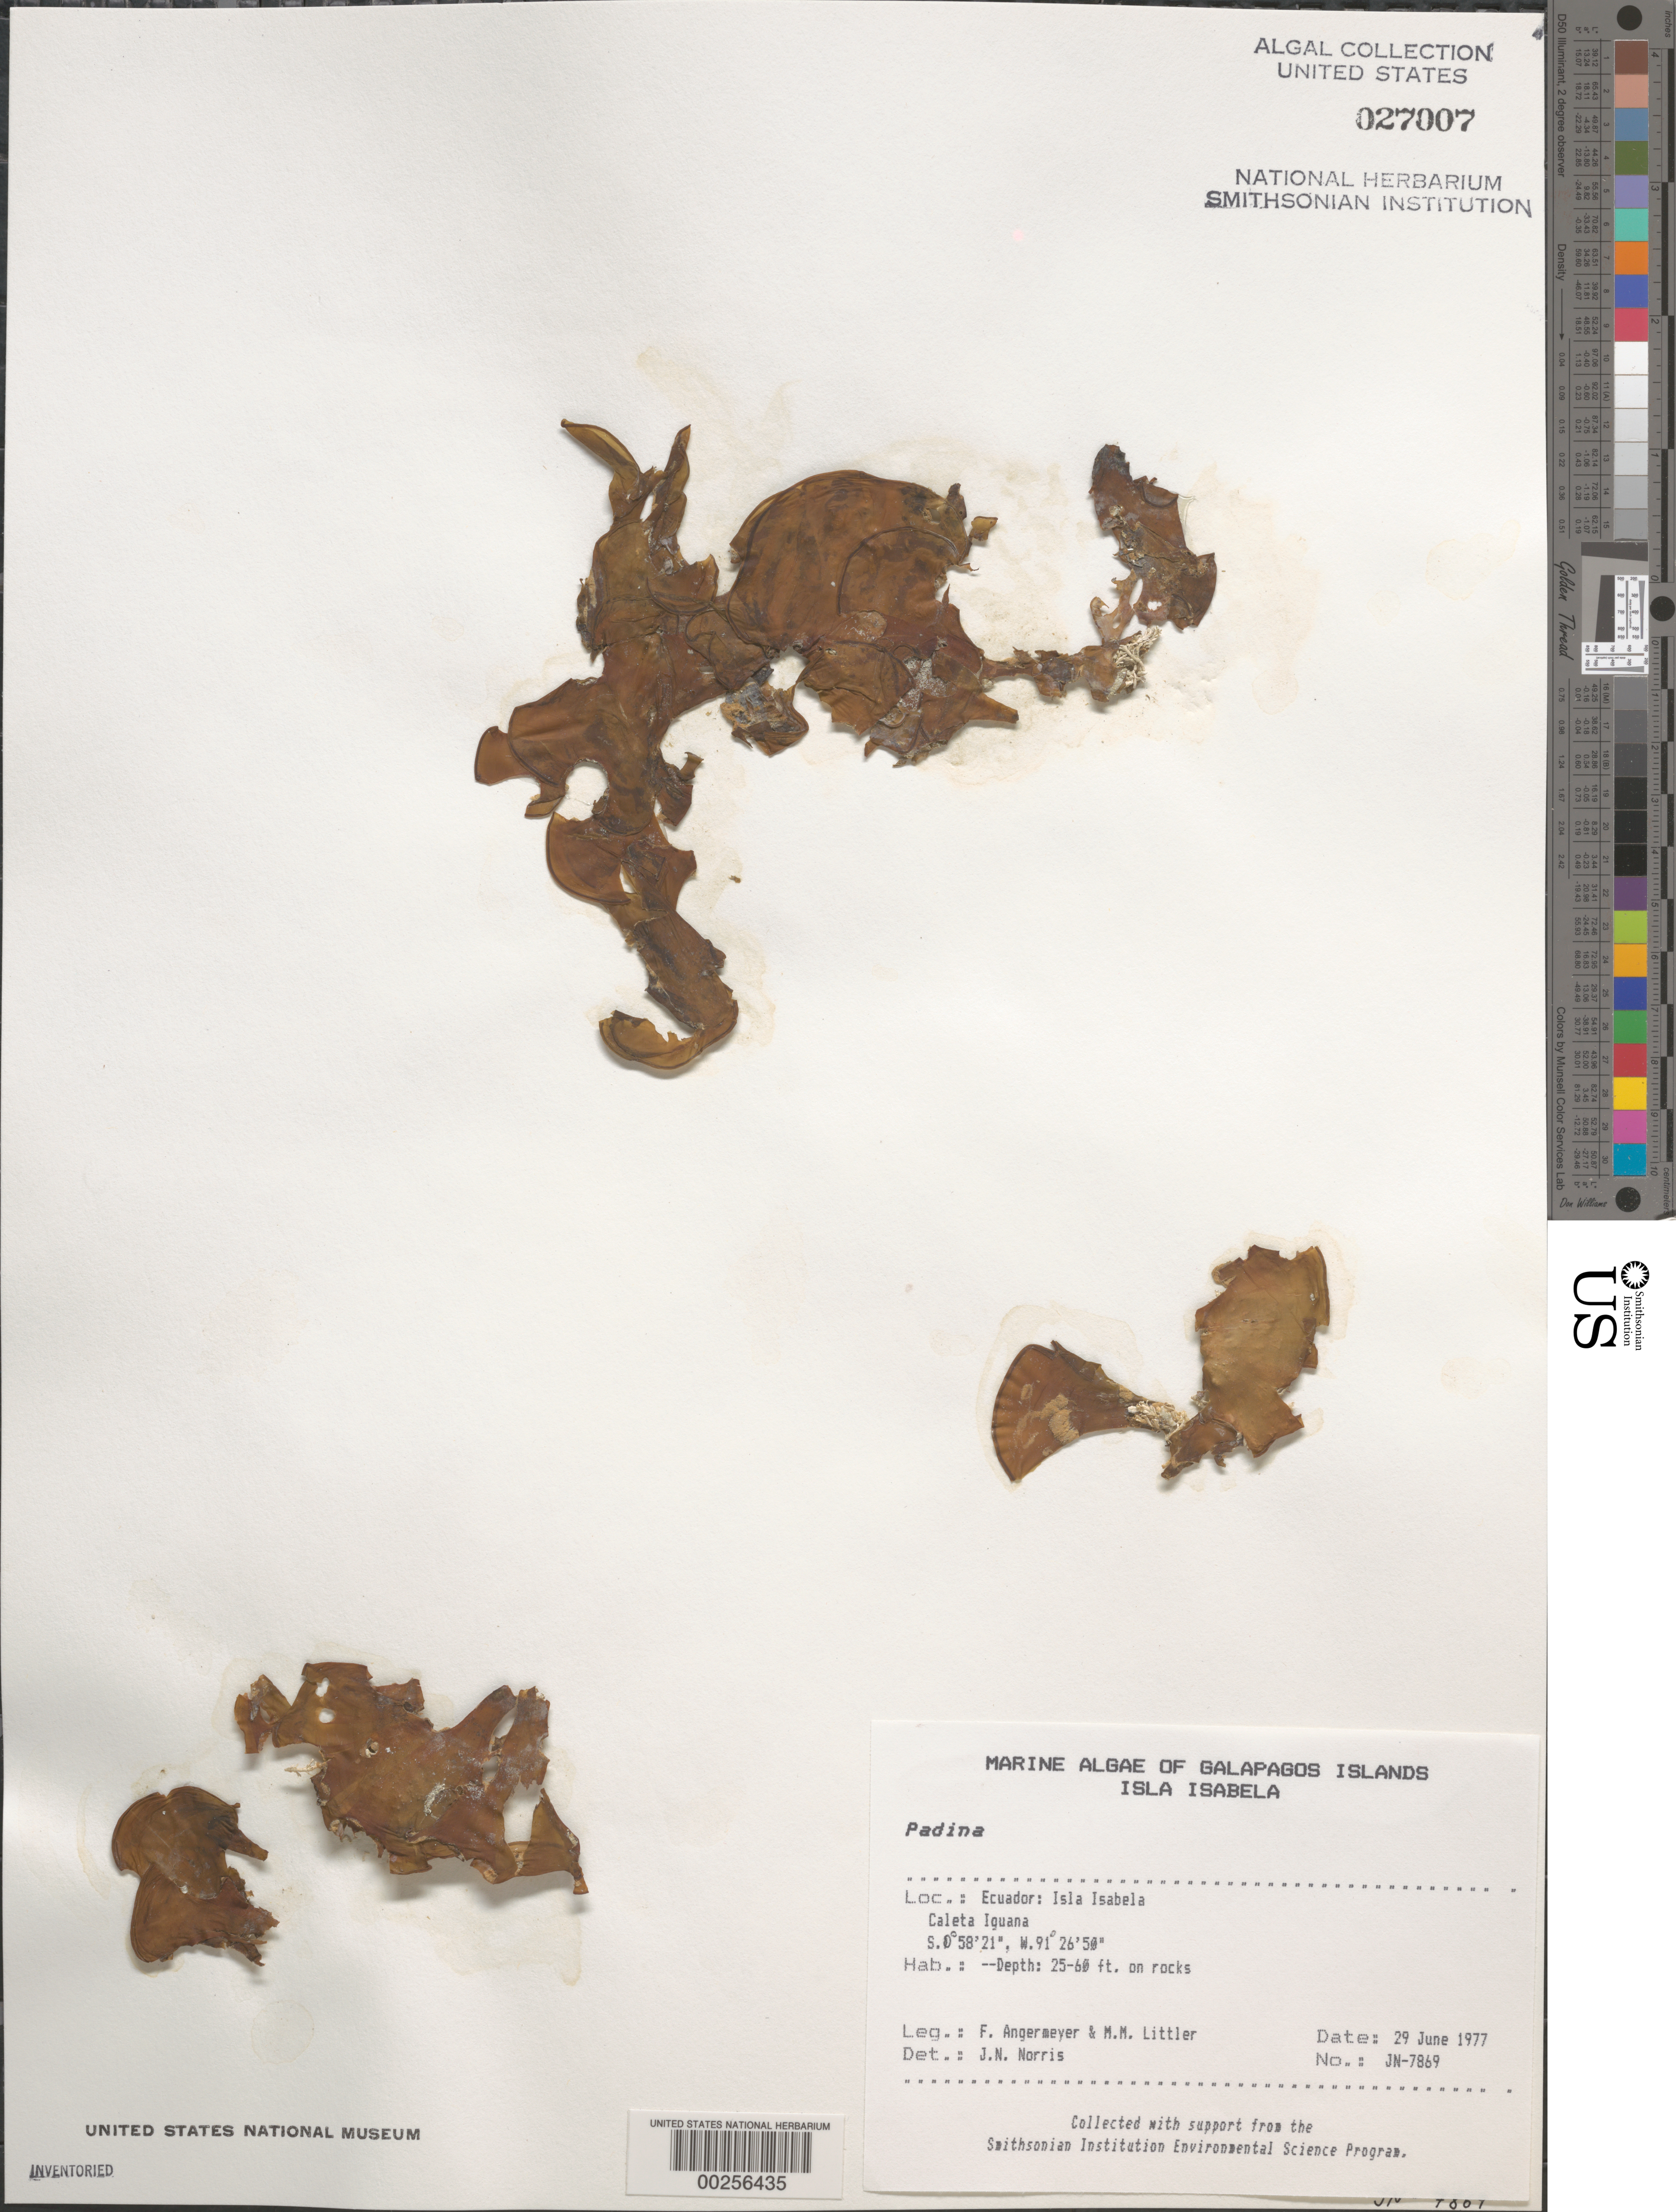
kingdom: Chromista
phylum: Ochrophyta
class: Phaeophyceae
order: Dictyotales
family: Dictyotaceae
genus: Padina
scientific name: Padina sp.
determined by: Norris, James N.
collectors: F. Angermeyer & M. M. Littler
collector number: Jn-7869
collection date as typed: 29 Jun 1977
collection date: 1977-06-29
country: Ecuador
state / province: Colón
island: Isabela [Albemarle]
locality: Caleta Iguana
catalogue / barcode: US 27007